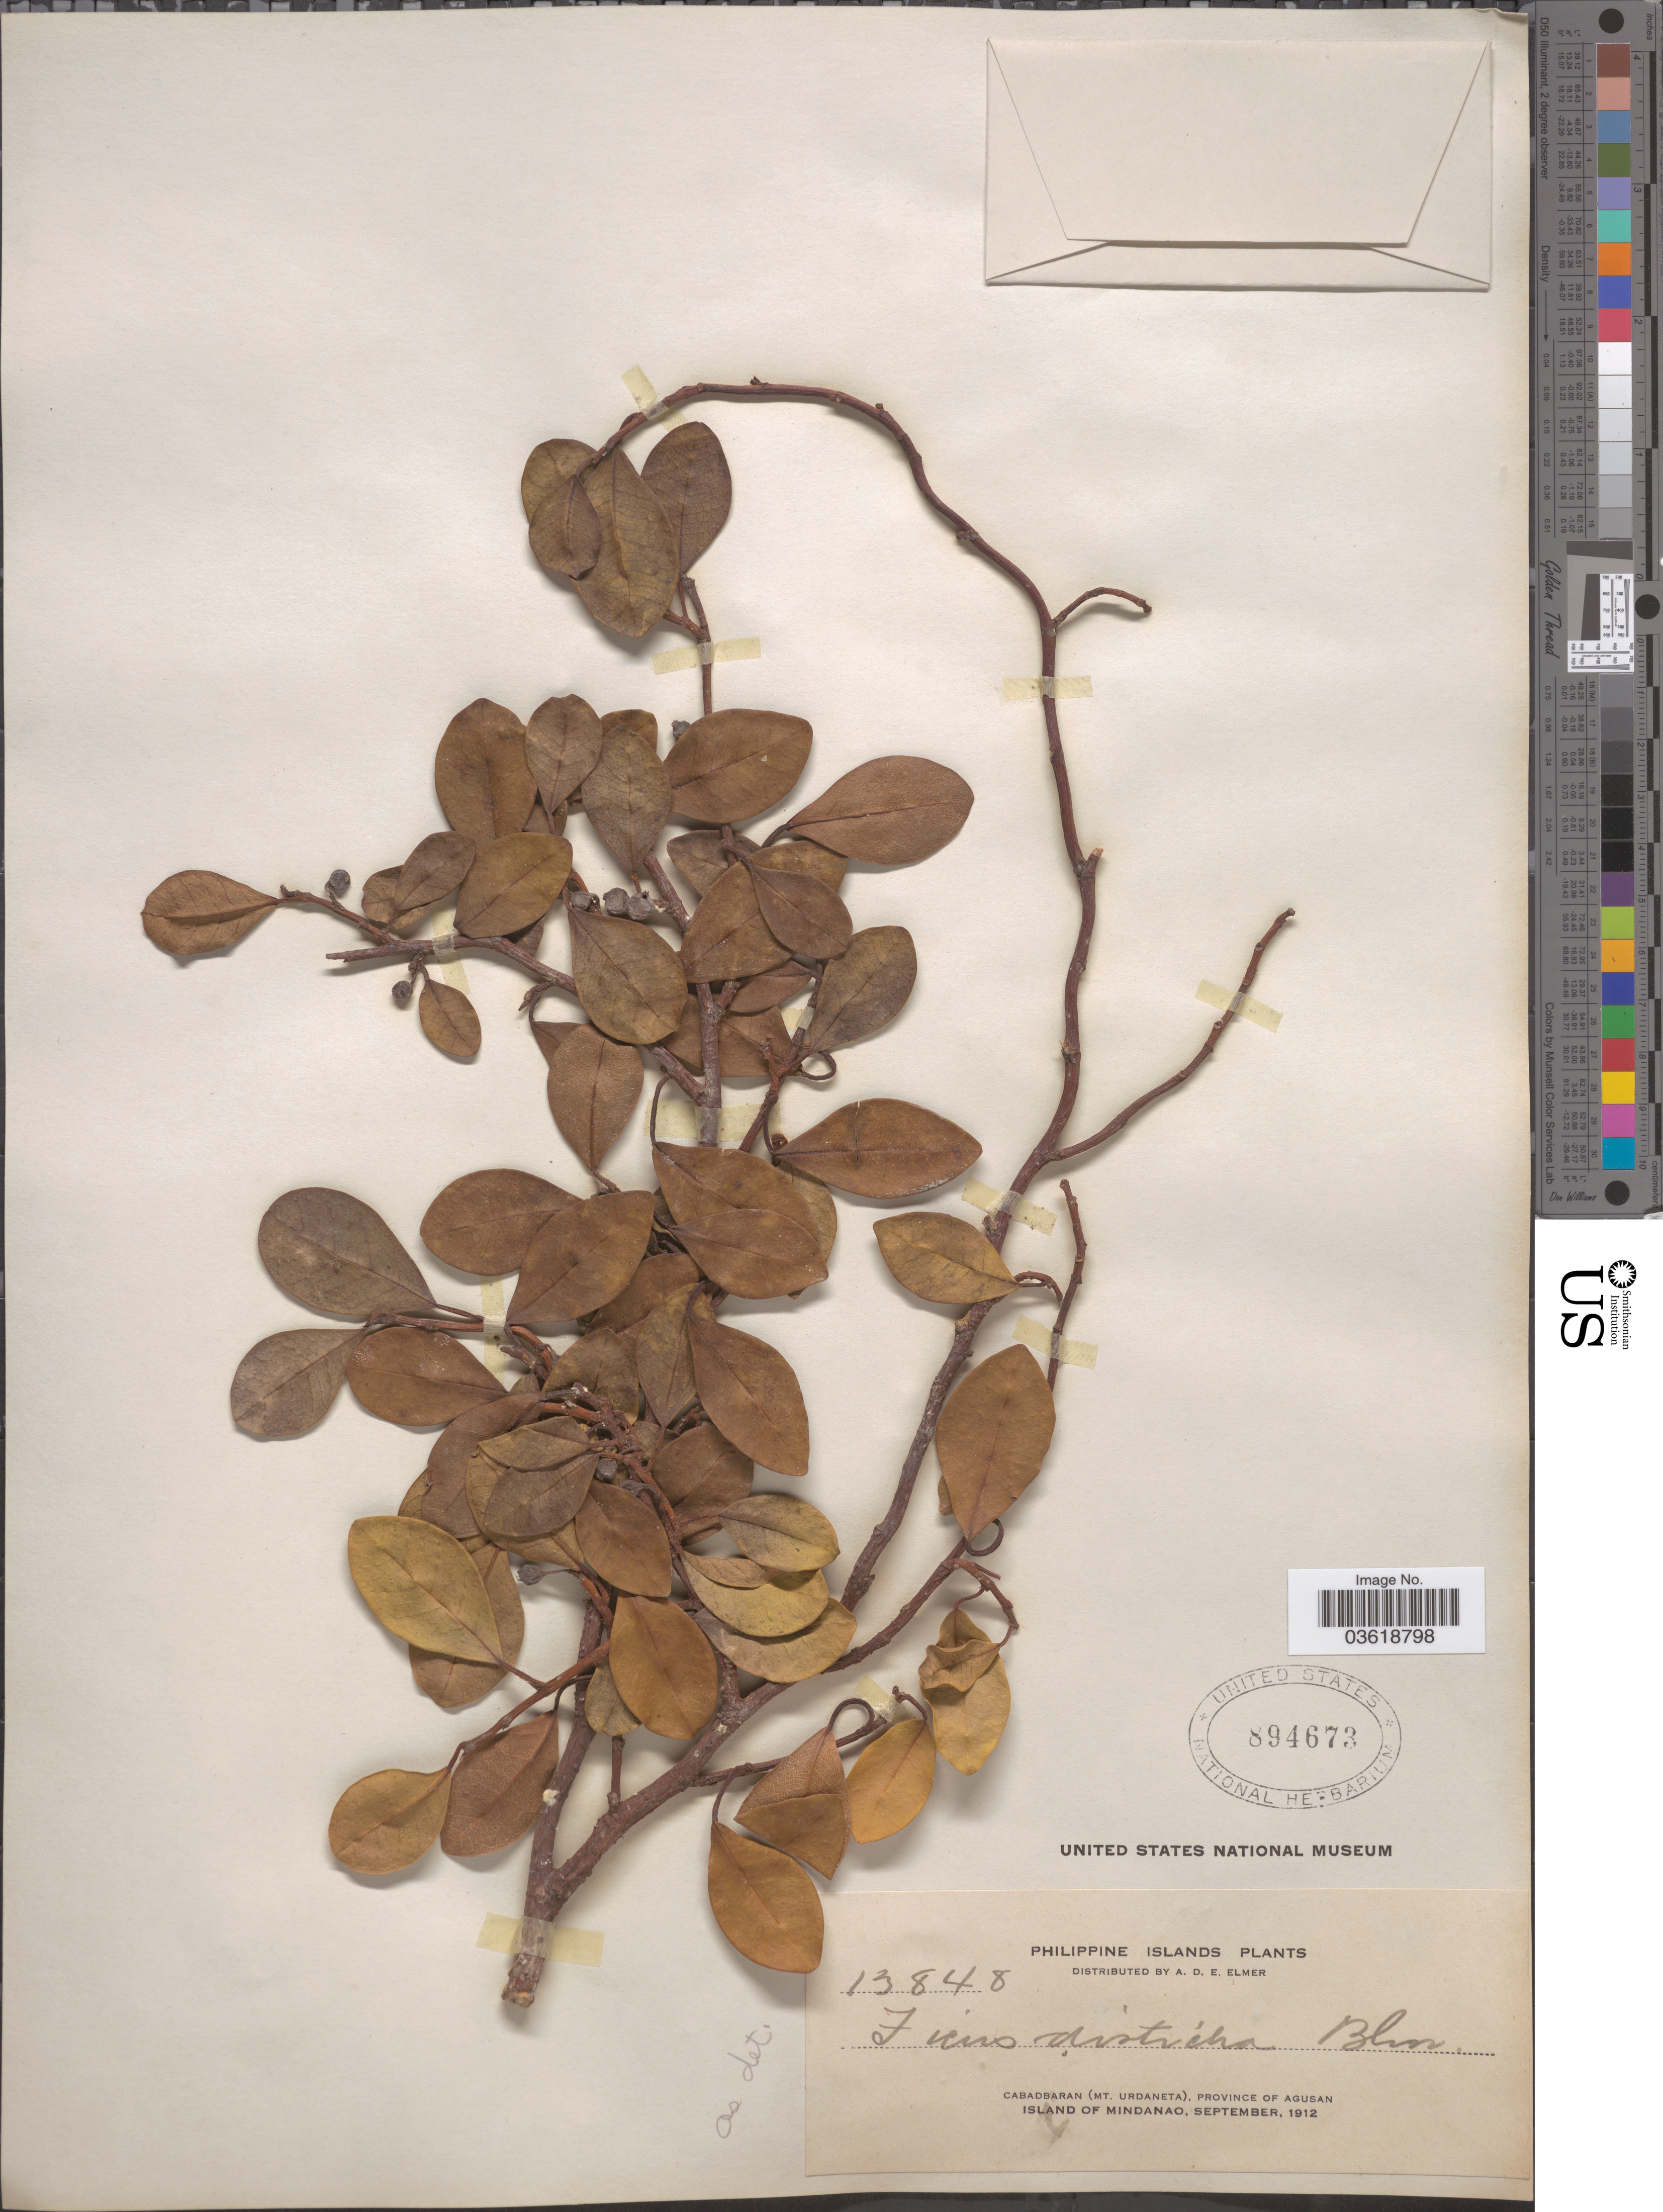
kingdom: Plantae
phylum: Tracheophyta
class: Magnoliopsida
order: Rosales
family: Moraceae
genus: Ficus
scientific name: Ficus disticha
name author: Blume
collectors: A. D. E. Elmer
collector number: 13848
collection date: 1912-09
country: Philippines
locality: Philippine Islands. Cabadbaran (Mt. Urdaneta), Province of Agusan. Island of Mindanao.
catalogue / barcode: US 894673